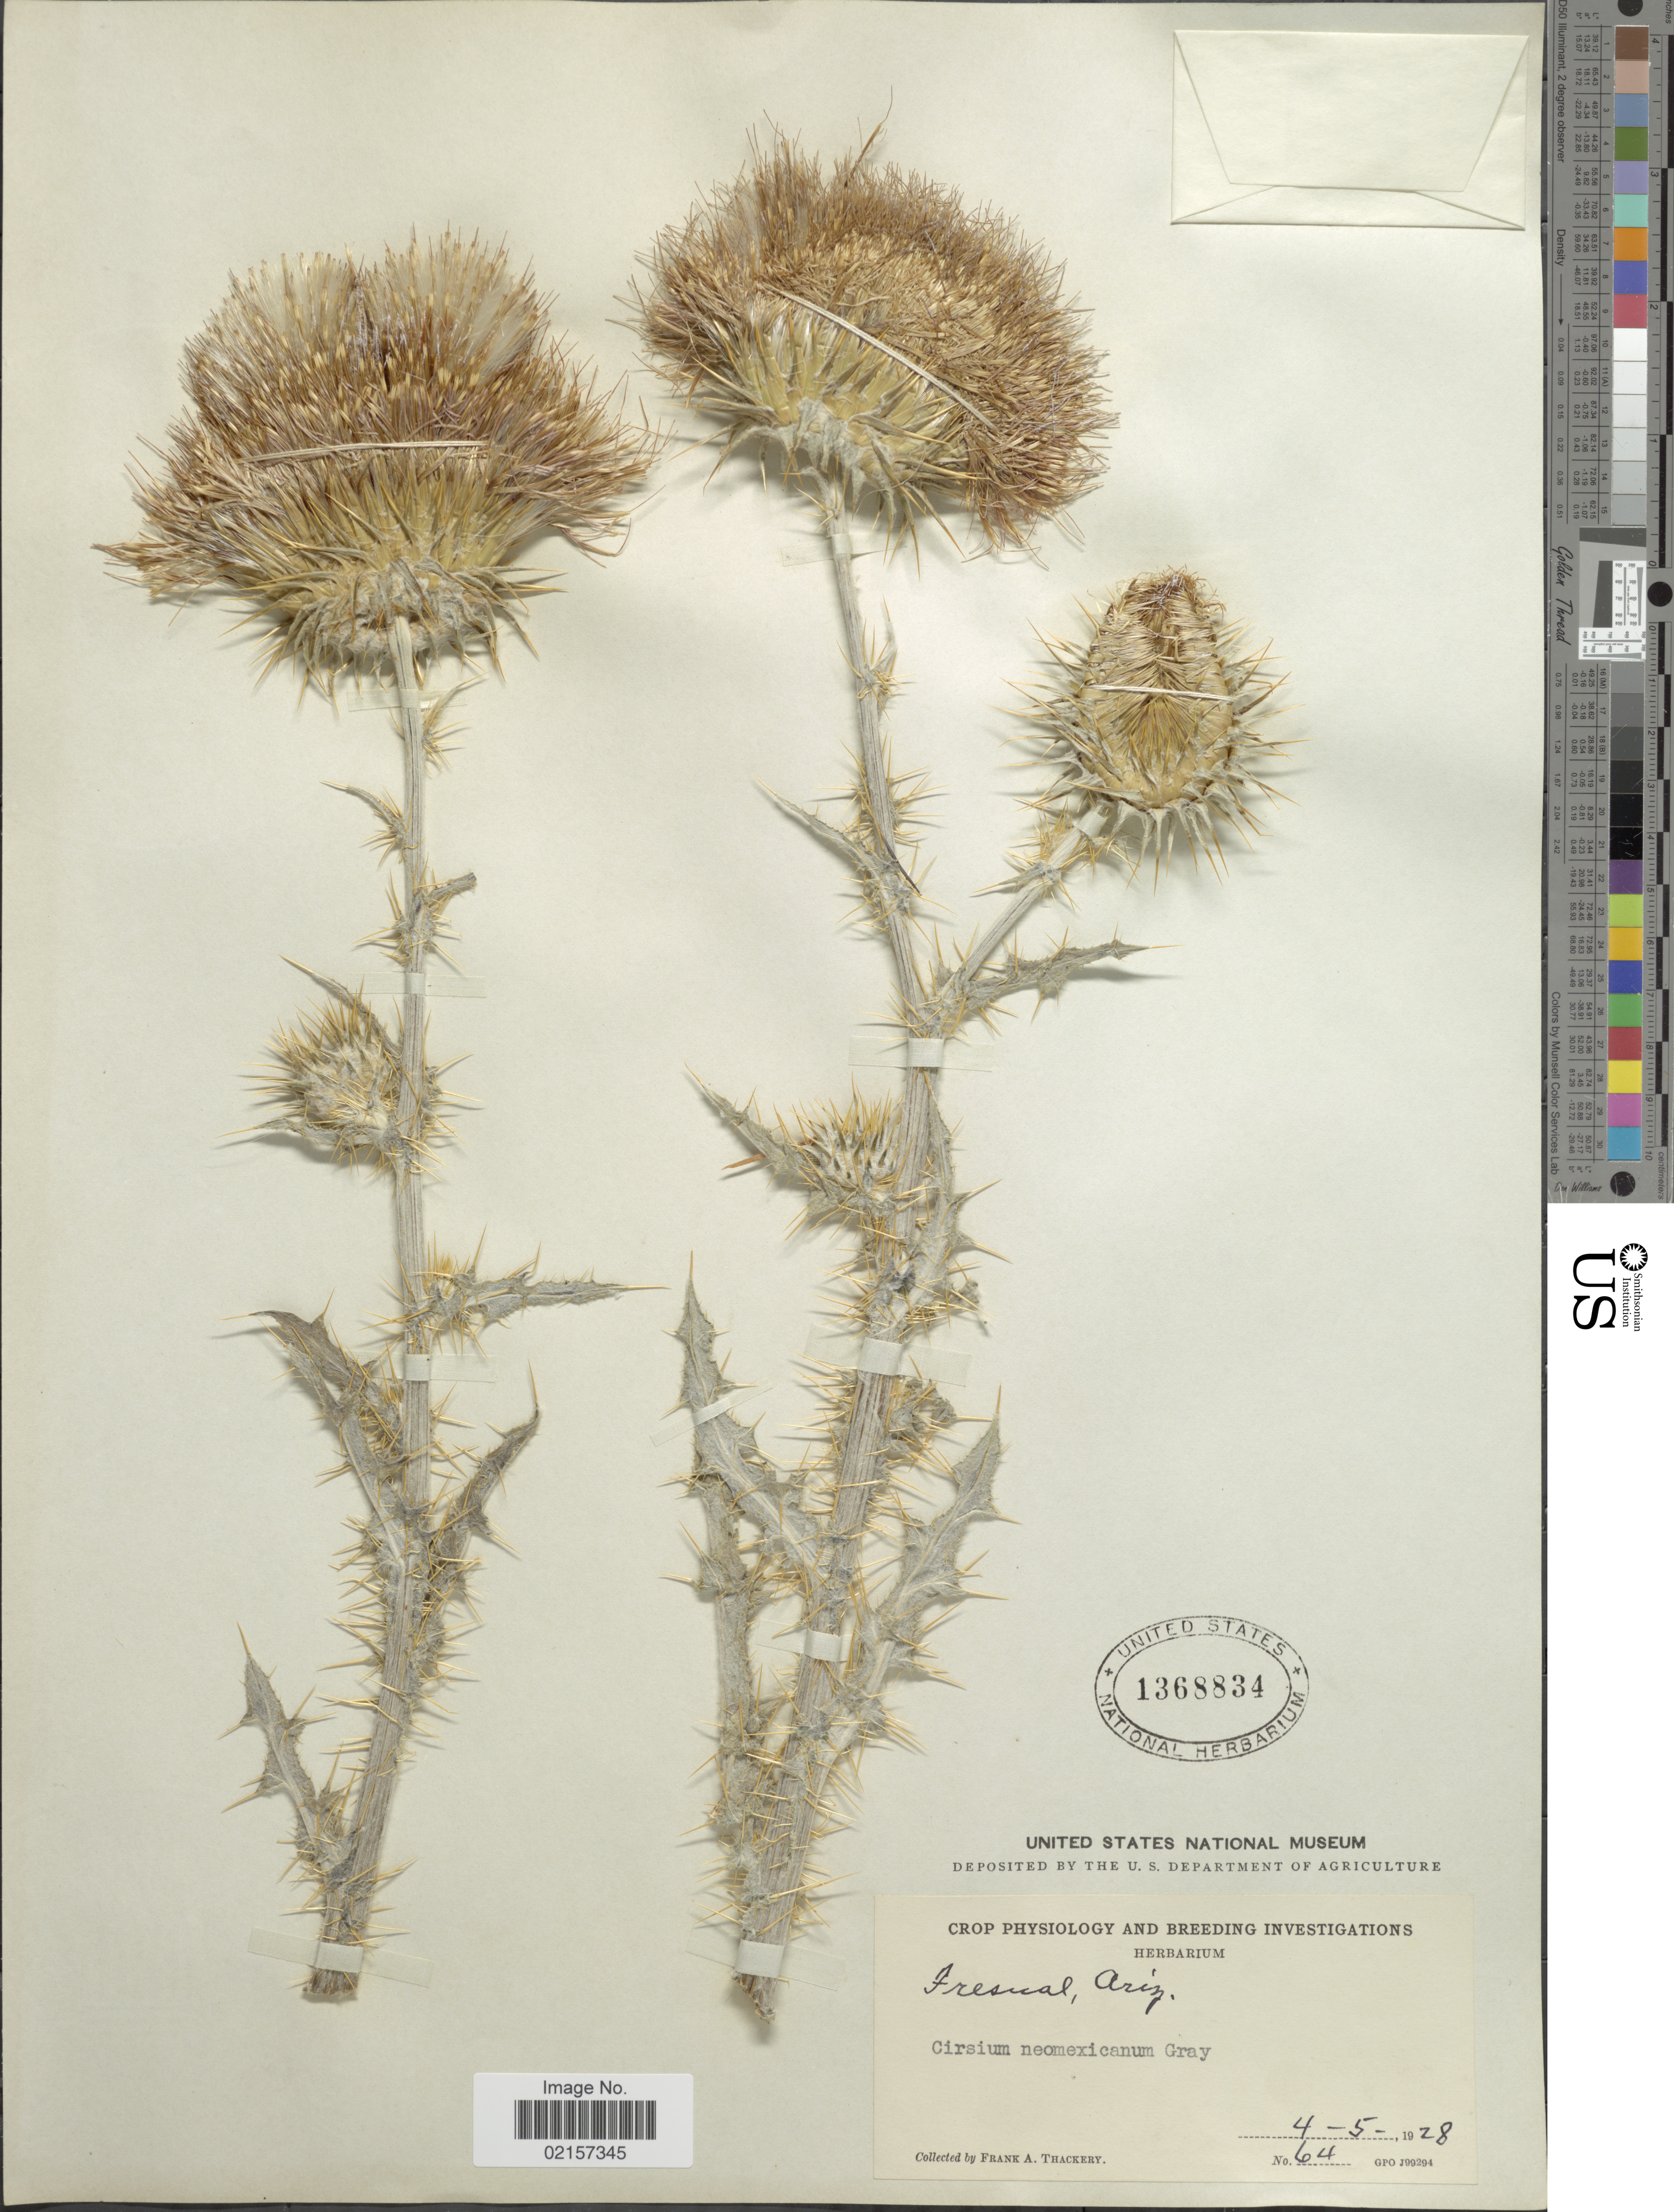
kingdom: Plantae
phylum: Tracheophyta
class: Magnoliopsida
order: Asterales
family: Asteraceae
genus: Cirsium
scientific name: Cirsium neomexicanum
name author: A. Gray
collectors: F. Thackery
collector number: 64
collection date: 1928-05-04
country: United States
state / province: Arizona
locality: Fresnel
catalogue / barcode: US 1368834